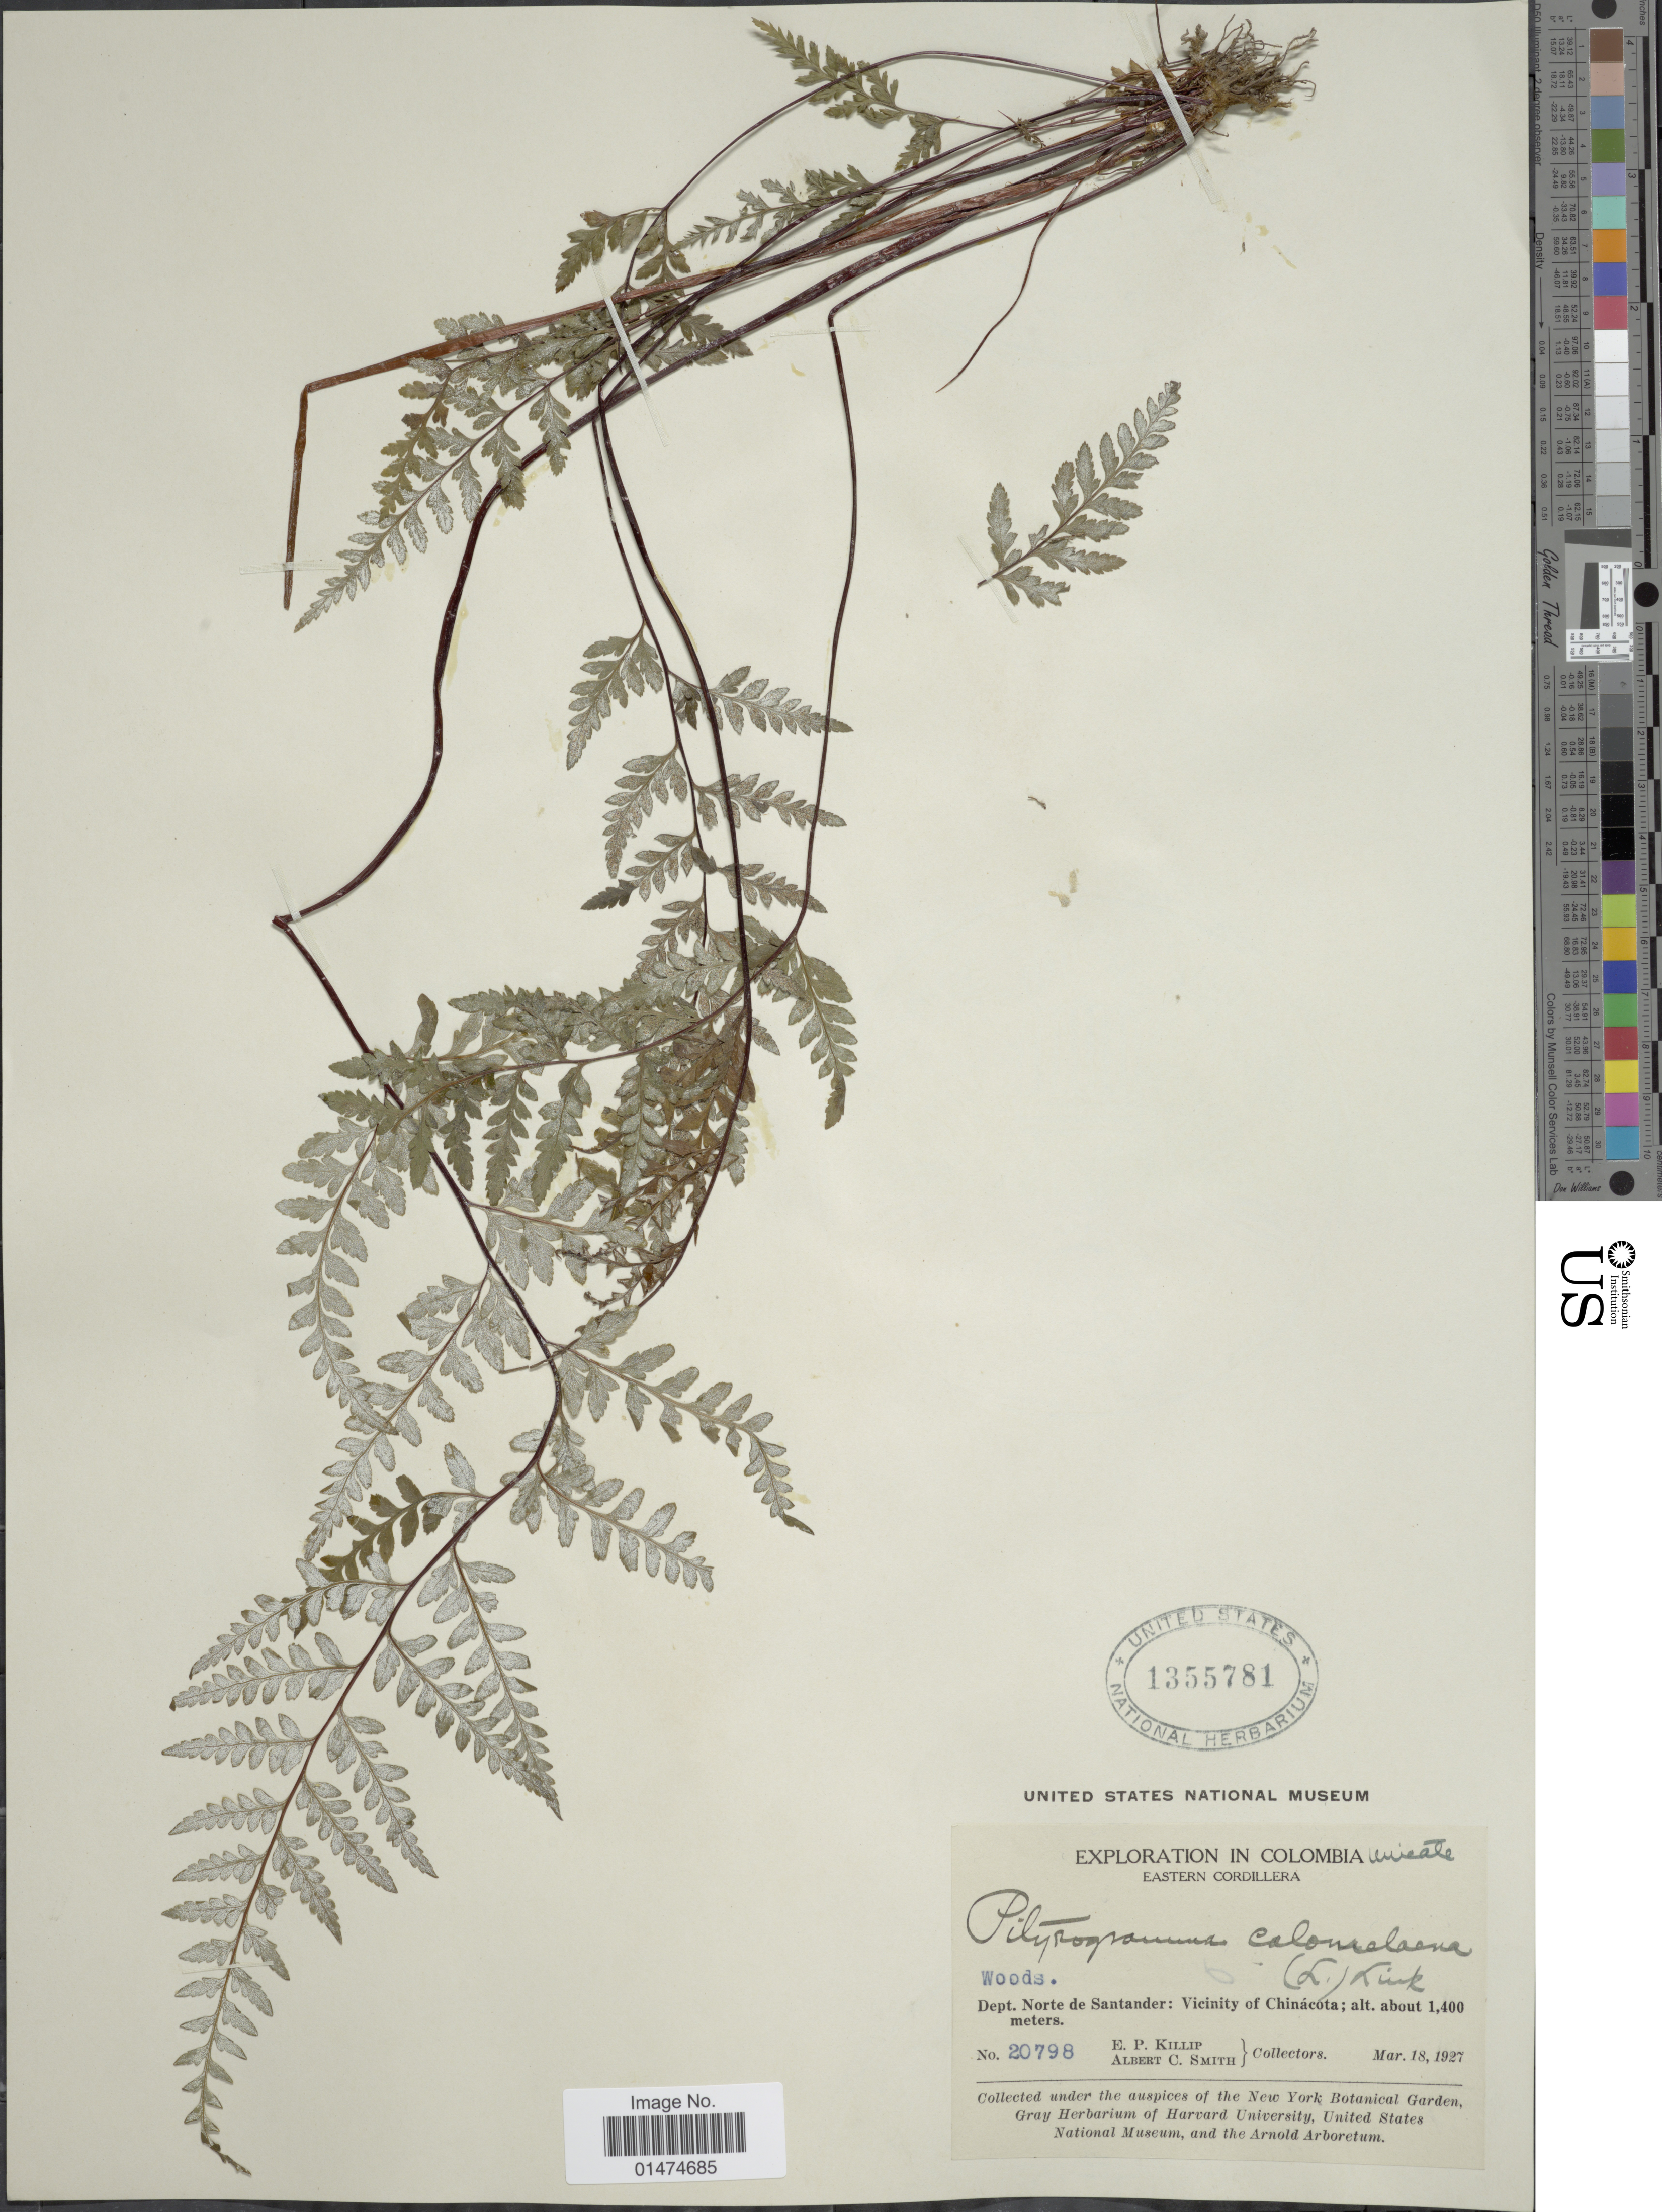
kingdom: Plantae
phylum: Tracheophyta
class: Polypodiopsida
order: Polypodiales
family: Pteridaceae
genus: Pityrogramma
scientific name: Pityrogramma calomelanos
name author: (L.) Link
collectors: E. P. Killip & A. C. Smith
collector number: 20798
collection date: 1927-03-18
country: Colombia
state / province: Santander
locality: Dept. Norte Santander: Vicinity of Chinacota. Eastern Cordillera.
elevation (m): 1400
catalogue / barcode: US 1355781